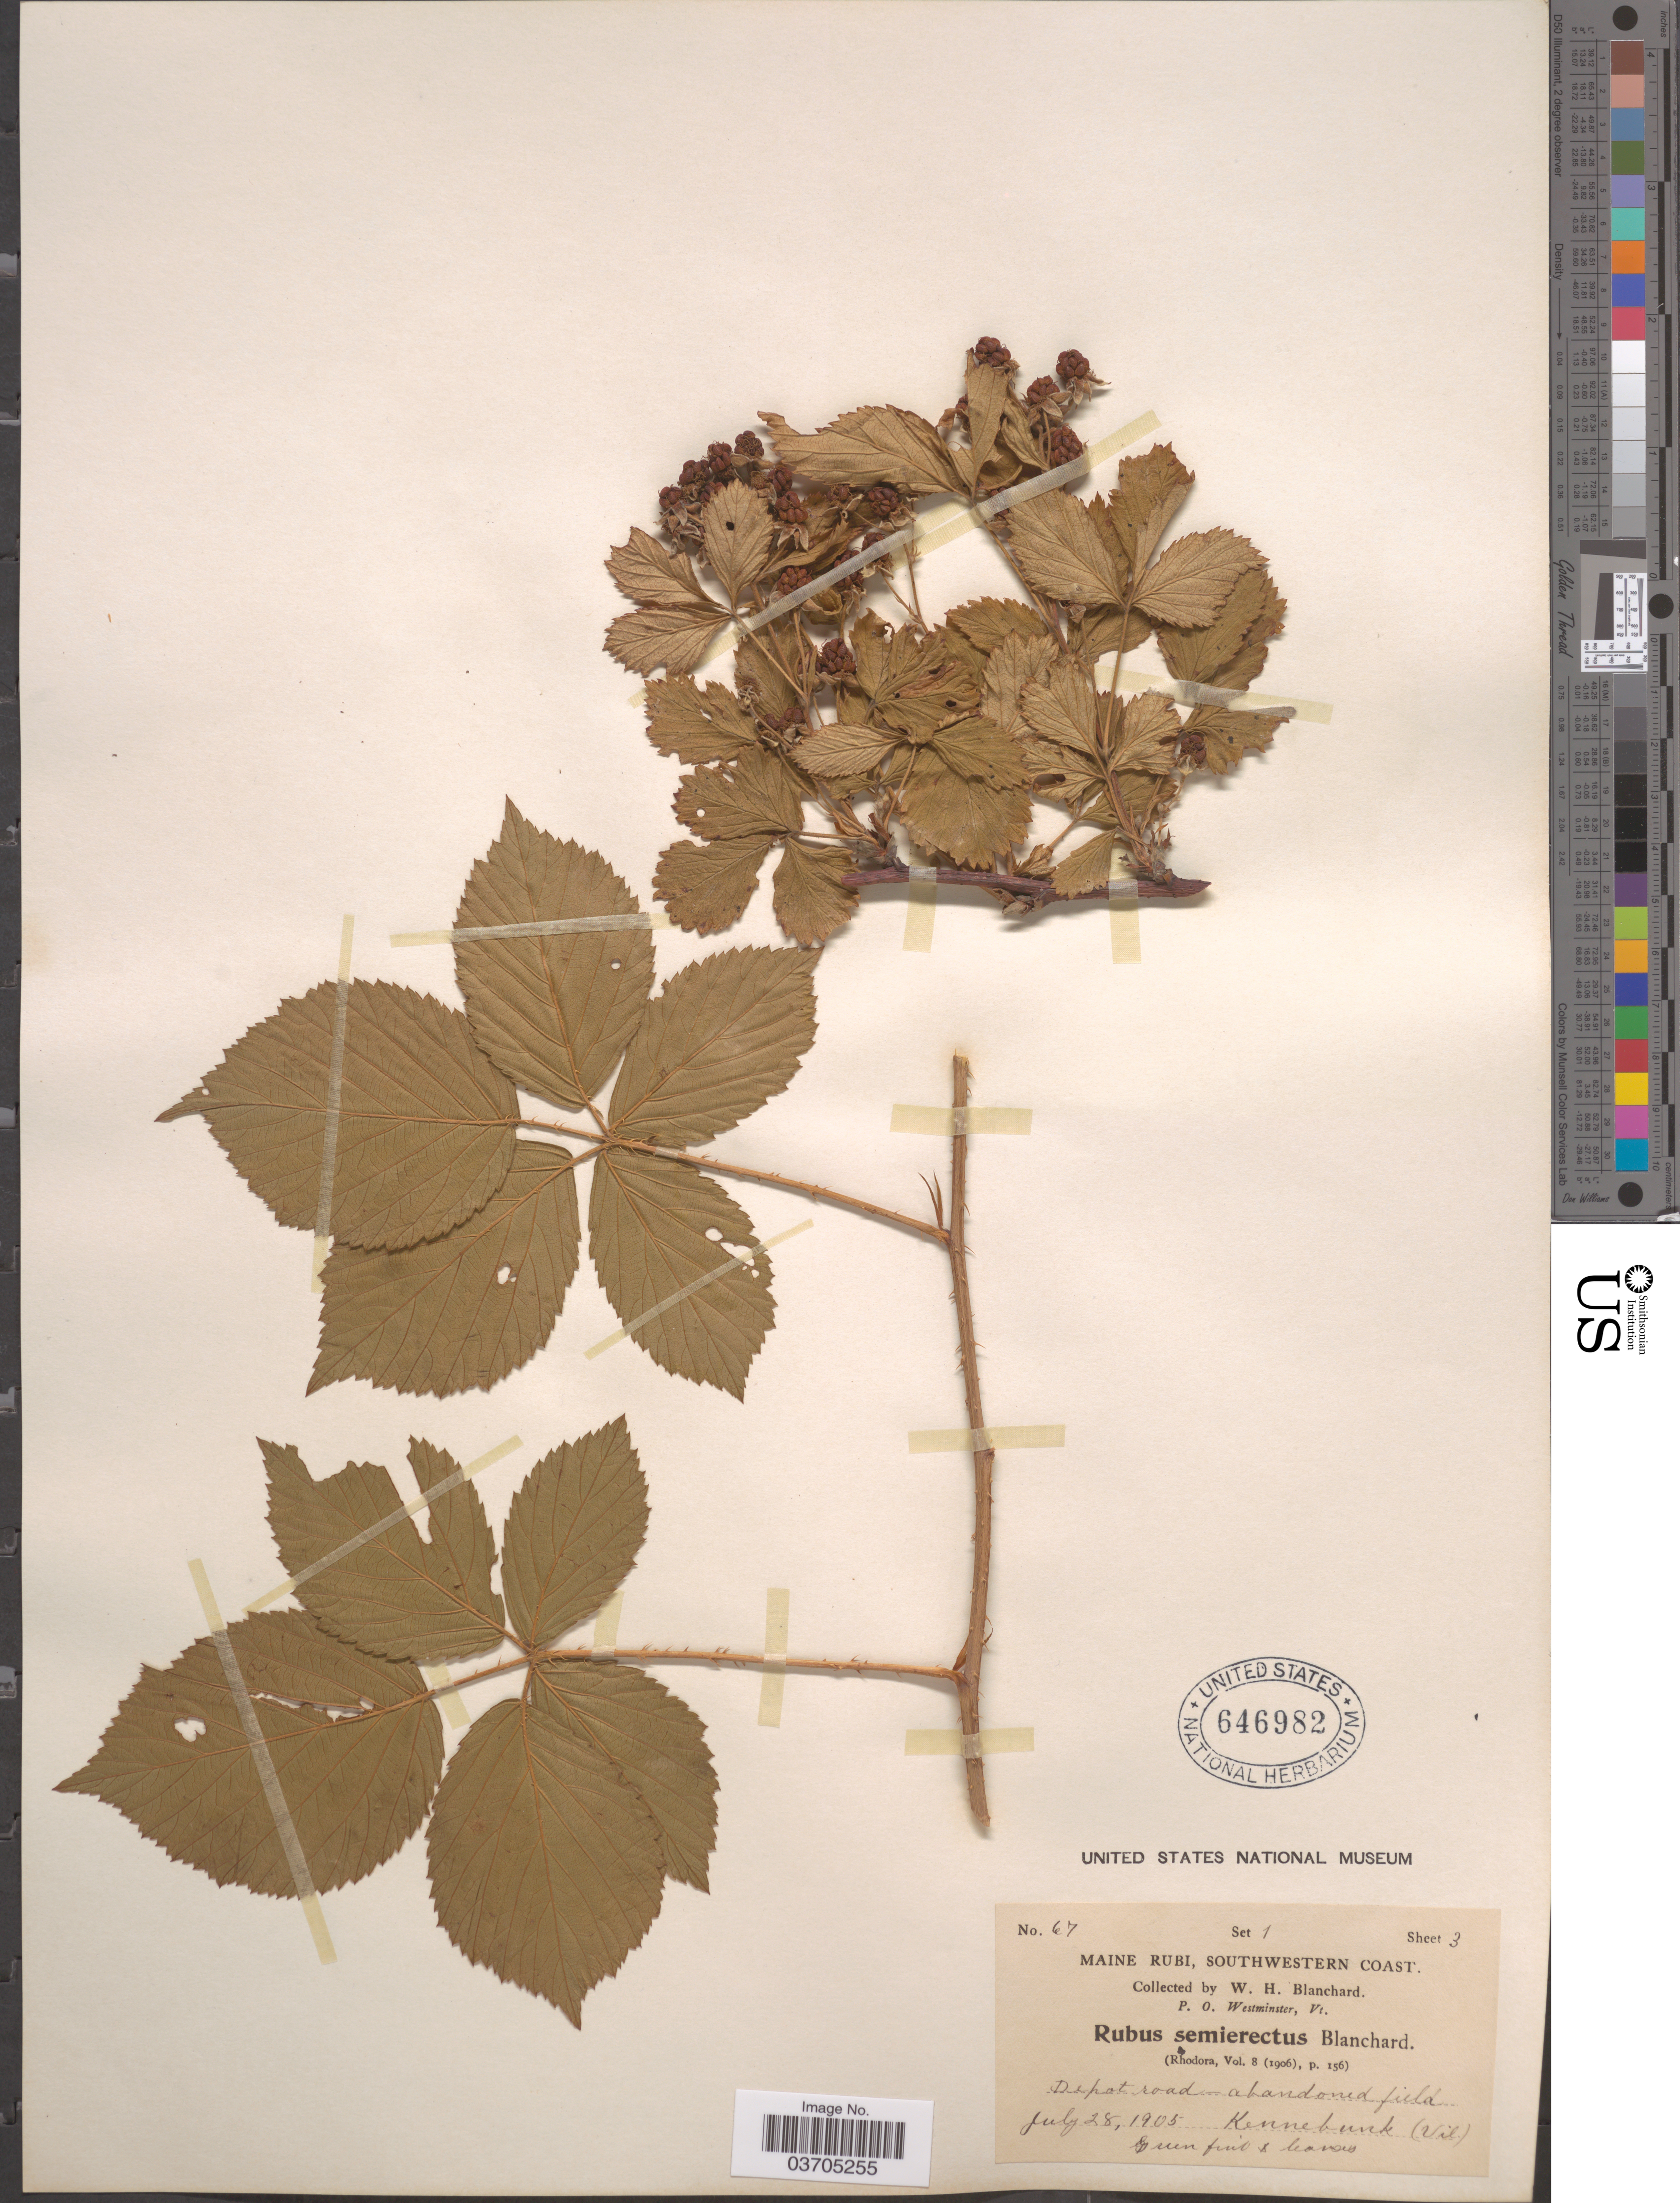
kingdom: Plantae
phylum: Tracheophyta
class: Magnoliopsida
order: Rosales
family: Rosaceae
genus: Rubus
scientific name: Rubus semierectus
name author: Blanch.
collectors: W. H. Blanchard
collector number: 67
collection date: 1905-07-28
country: United States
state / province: Maine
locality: Maine Rubi, Southwestern Coast. Depot road - abandoned field. Kennebunk (Vil.).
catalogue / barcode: US 646982